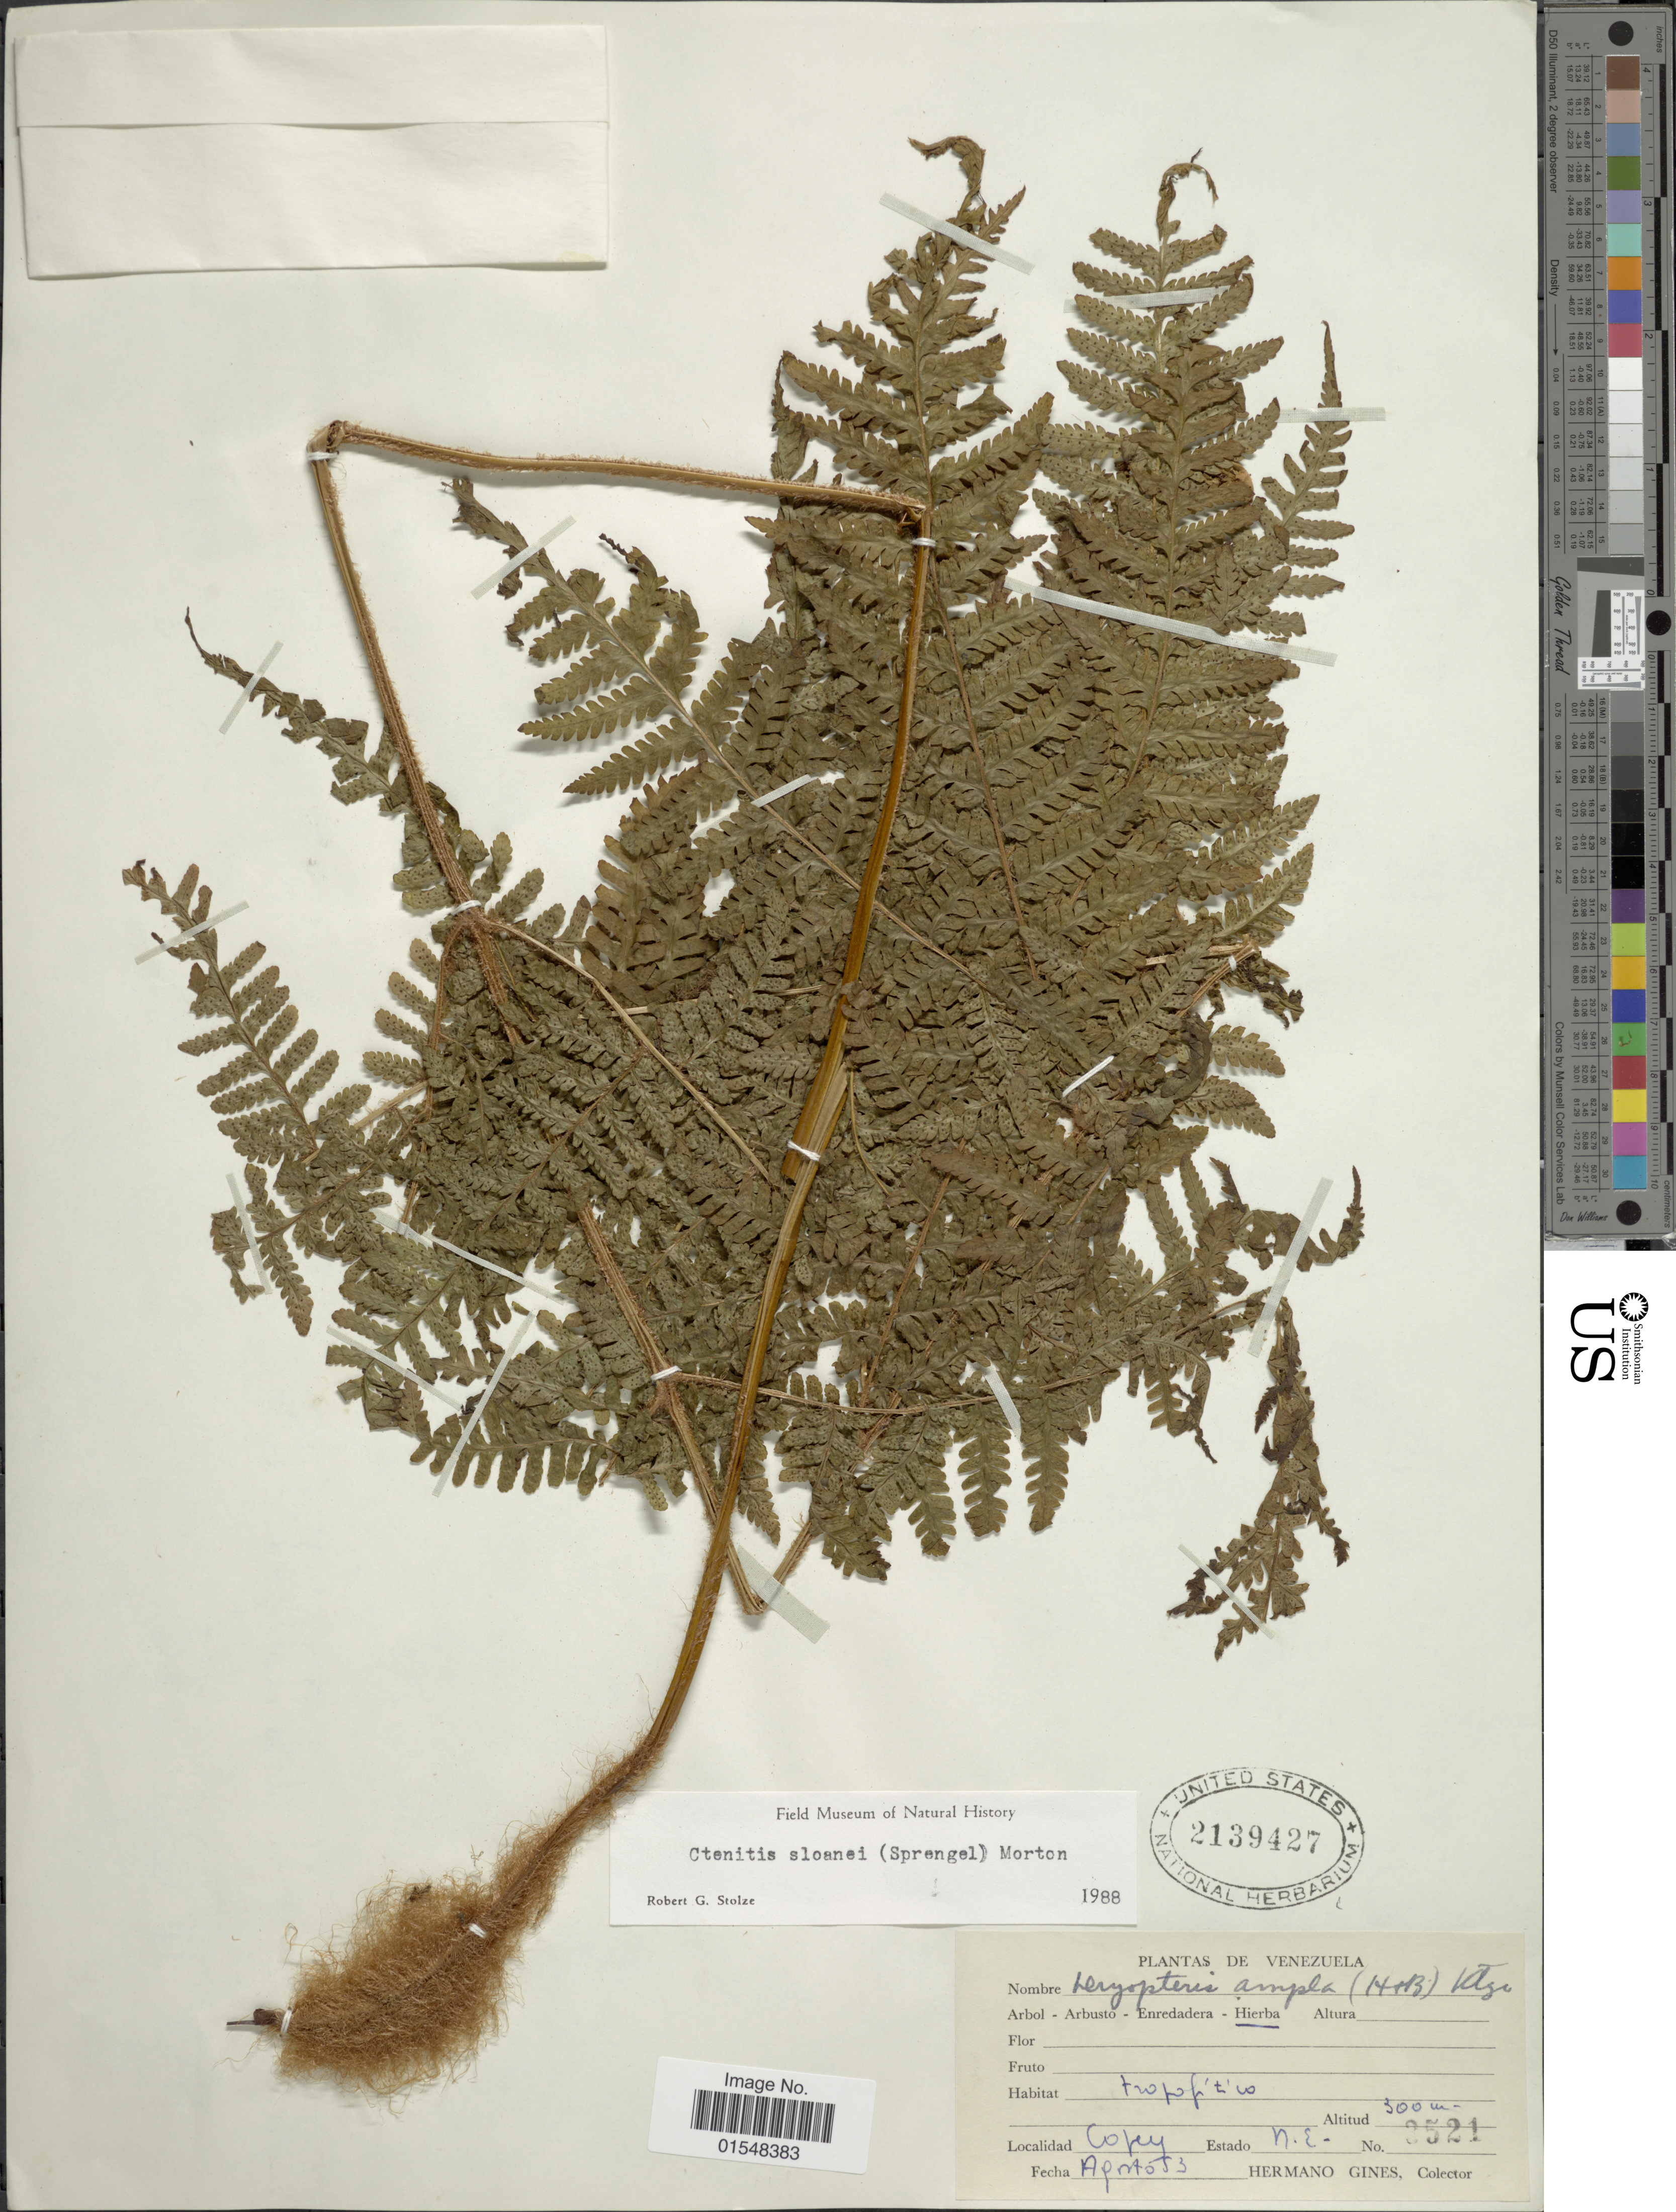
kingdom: Plantae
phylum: Tracheophyta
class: Polypodiopsida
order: Polypodiales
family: Dryopteridaceae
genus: Ctenitis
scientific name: Ctenitis sloanei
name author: (Poepp. ex Spreng.) C.V. Morton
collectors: Bro. Gines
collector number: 3521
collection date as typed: Transcribed d/m/y: /8/53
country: Venezuela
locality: Copey, N. E.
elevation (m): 300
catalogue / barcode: US 2139427